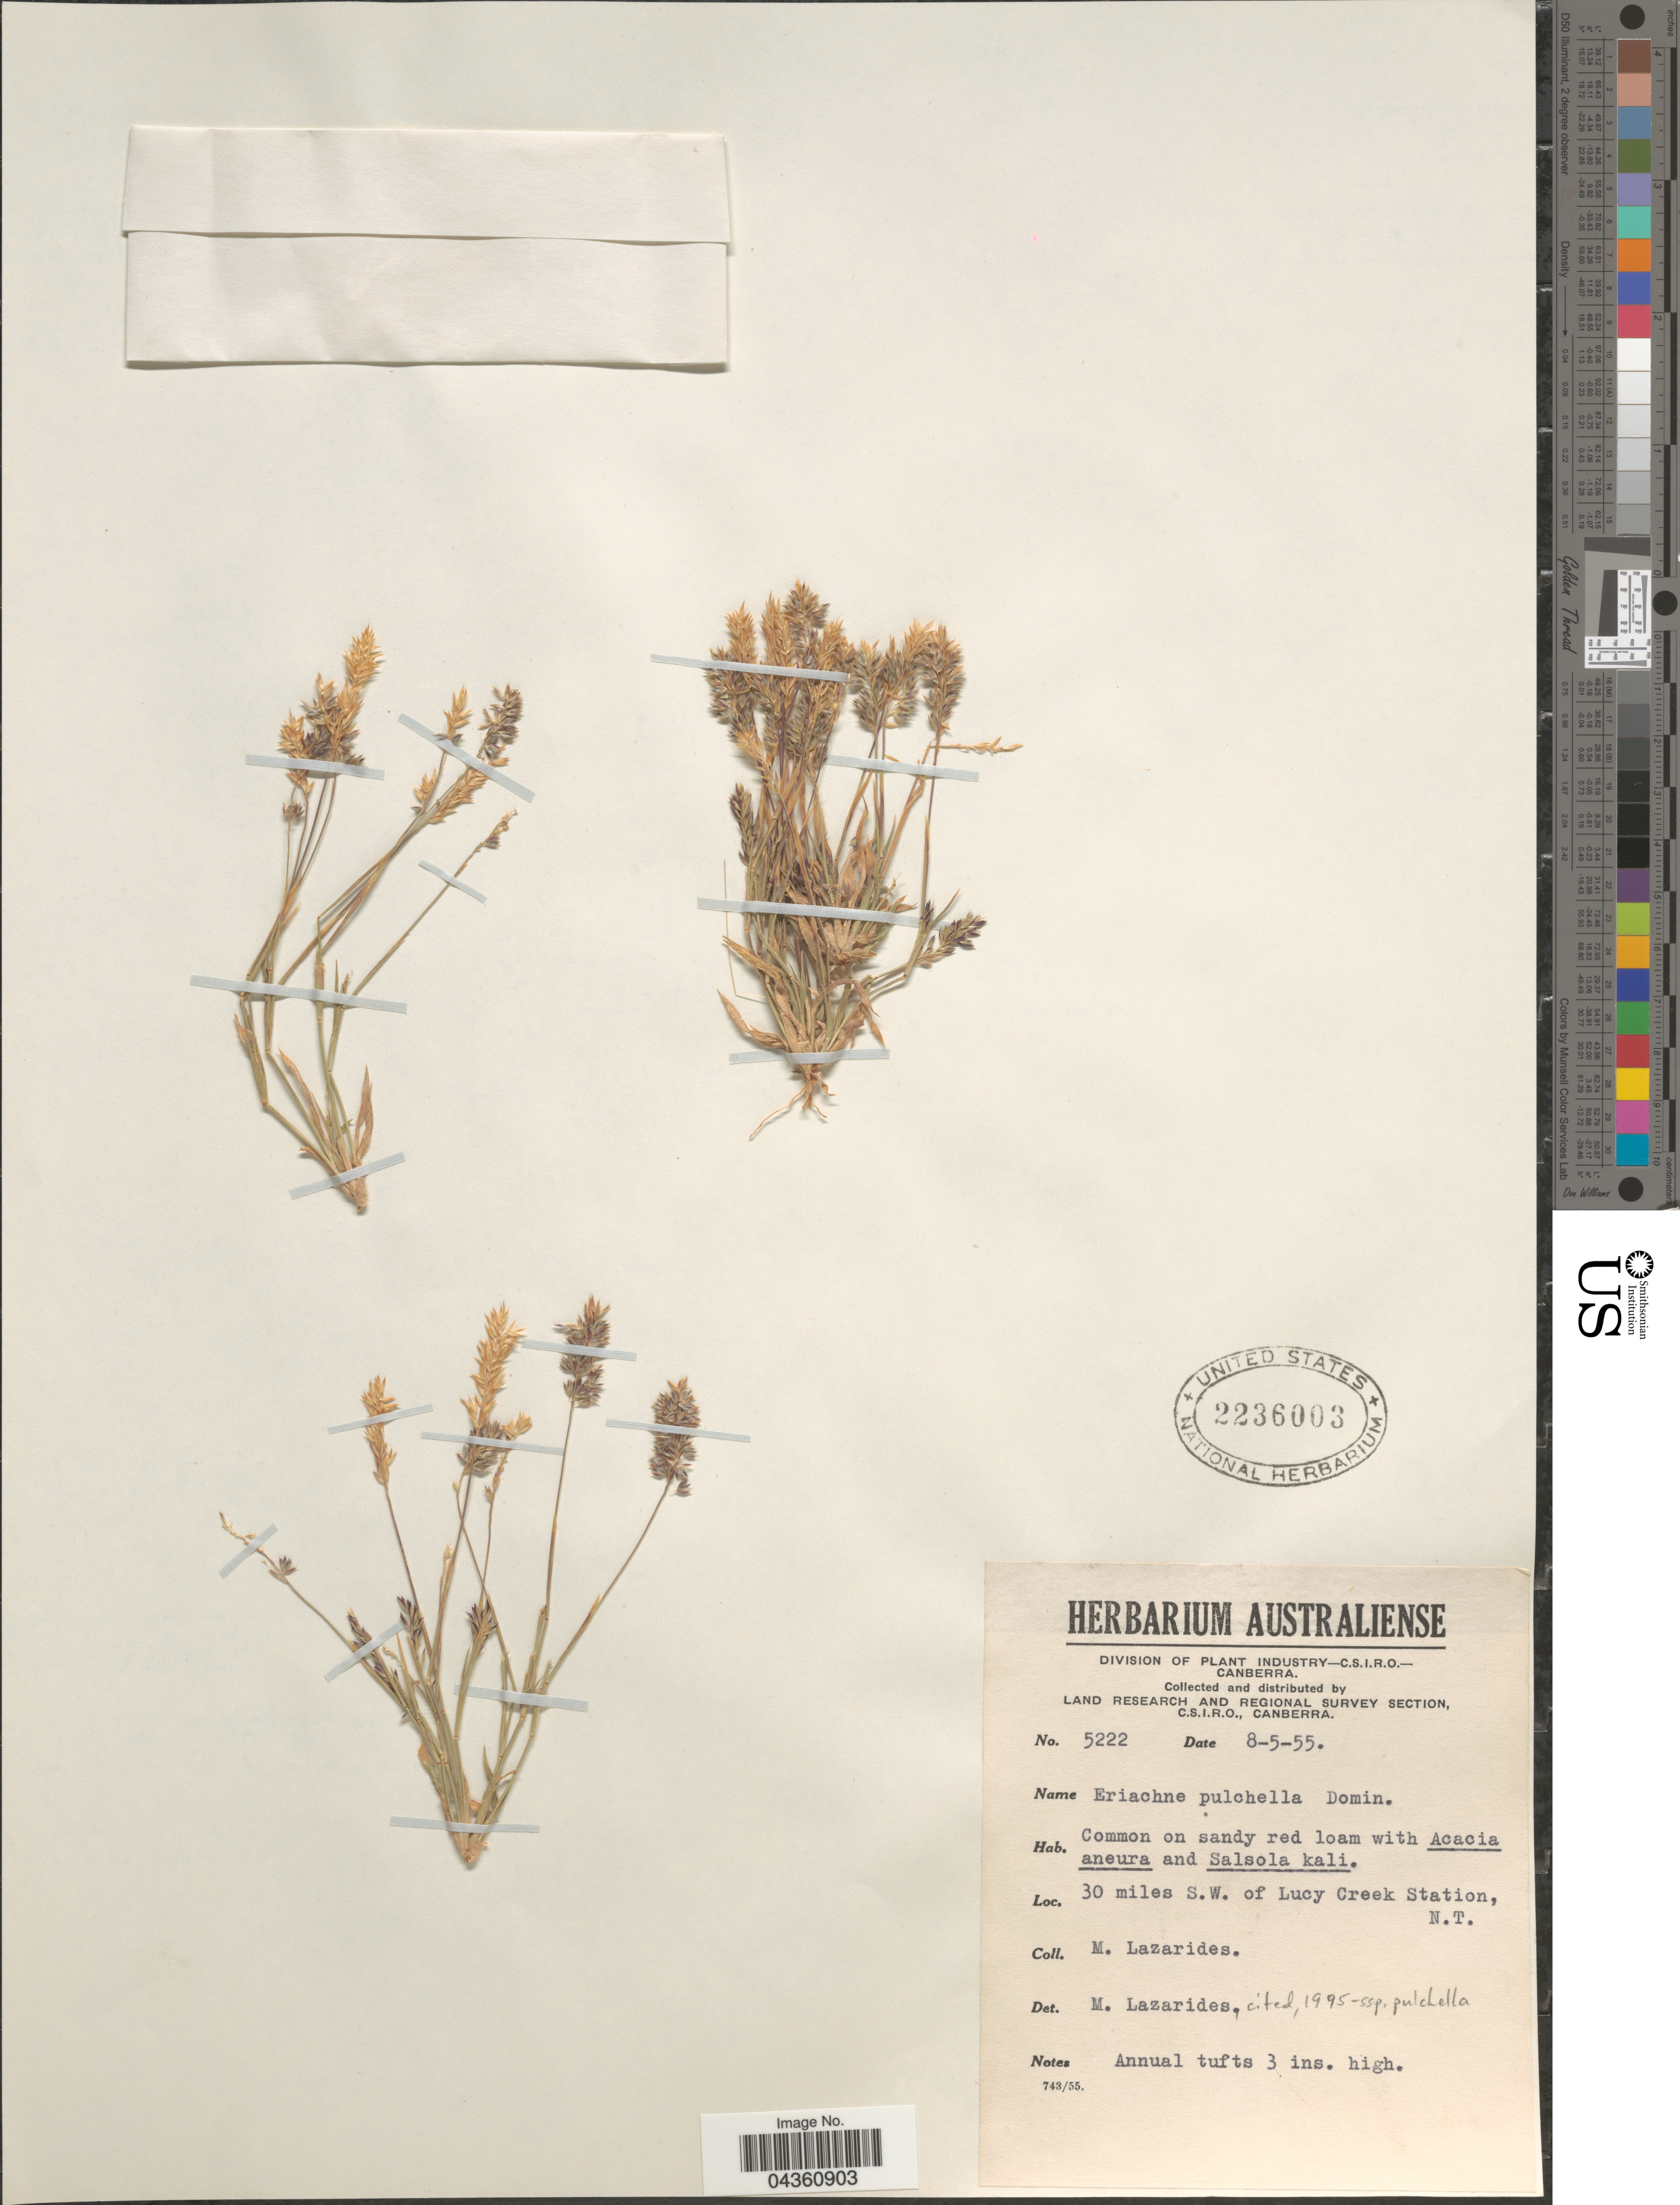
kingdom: Plantae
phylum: Tracheophyta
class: Liliopsida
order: Poales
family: Poaceae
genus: Eriachne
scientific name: Eriachne pulchella subsp. pulchella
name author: Domin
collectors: M. Lazarides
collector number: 5222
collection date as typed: Transcribed d/m/y: 8/5/55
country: Australia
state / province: Northern Territory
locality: Land Research and Regional Survey Section. 30 miles S.W. of Lucy Creek Station.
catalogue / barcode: US 2236003